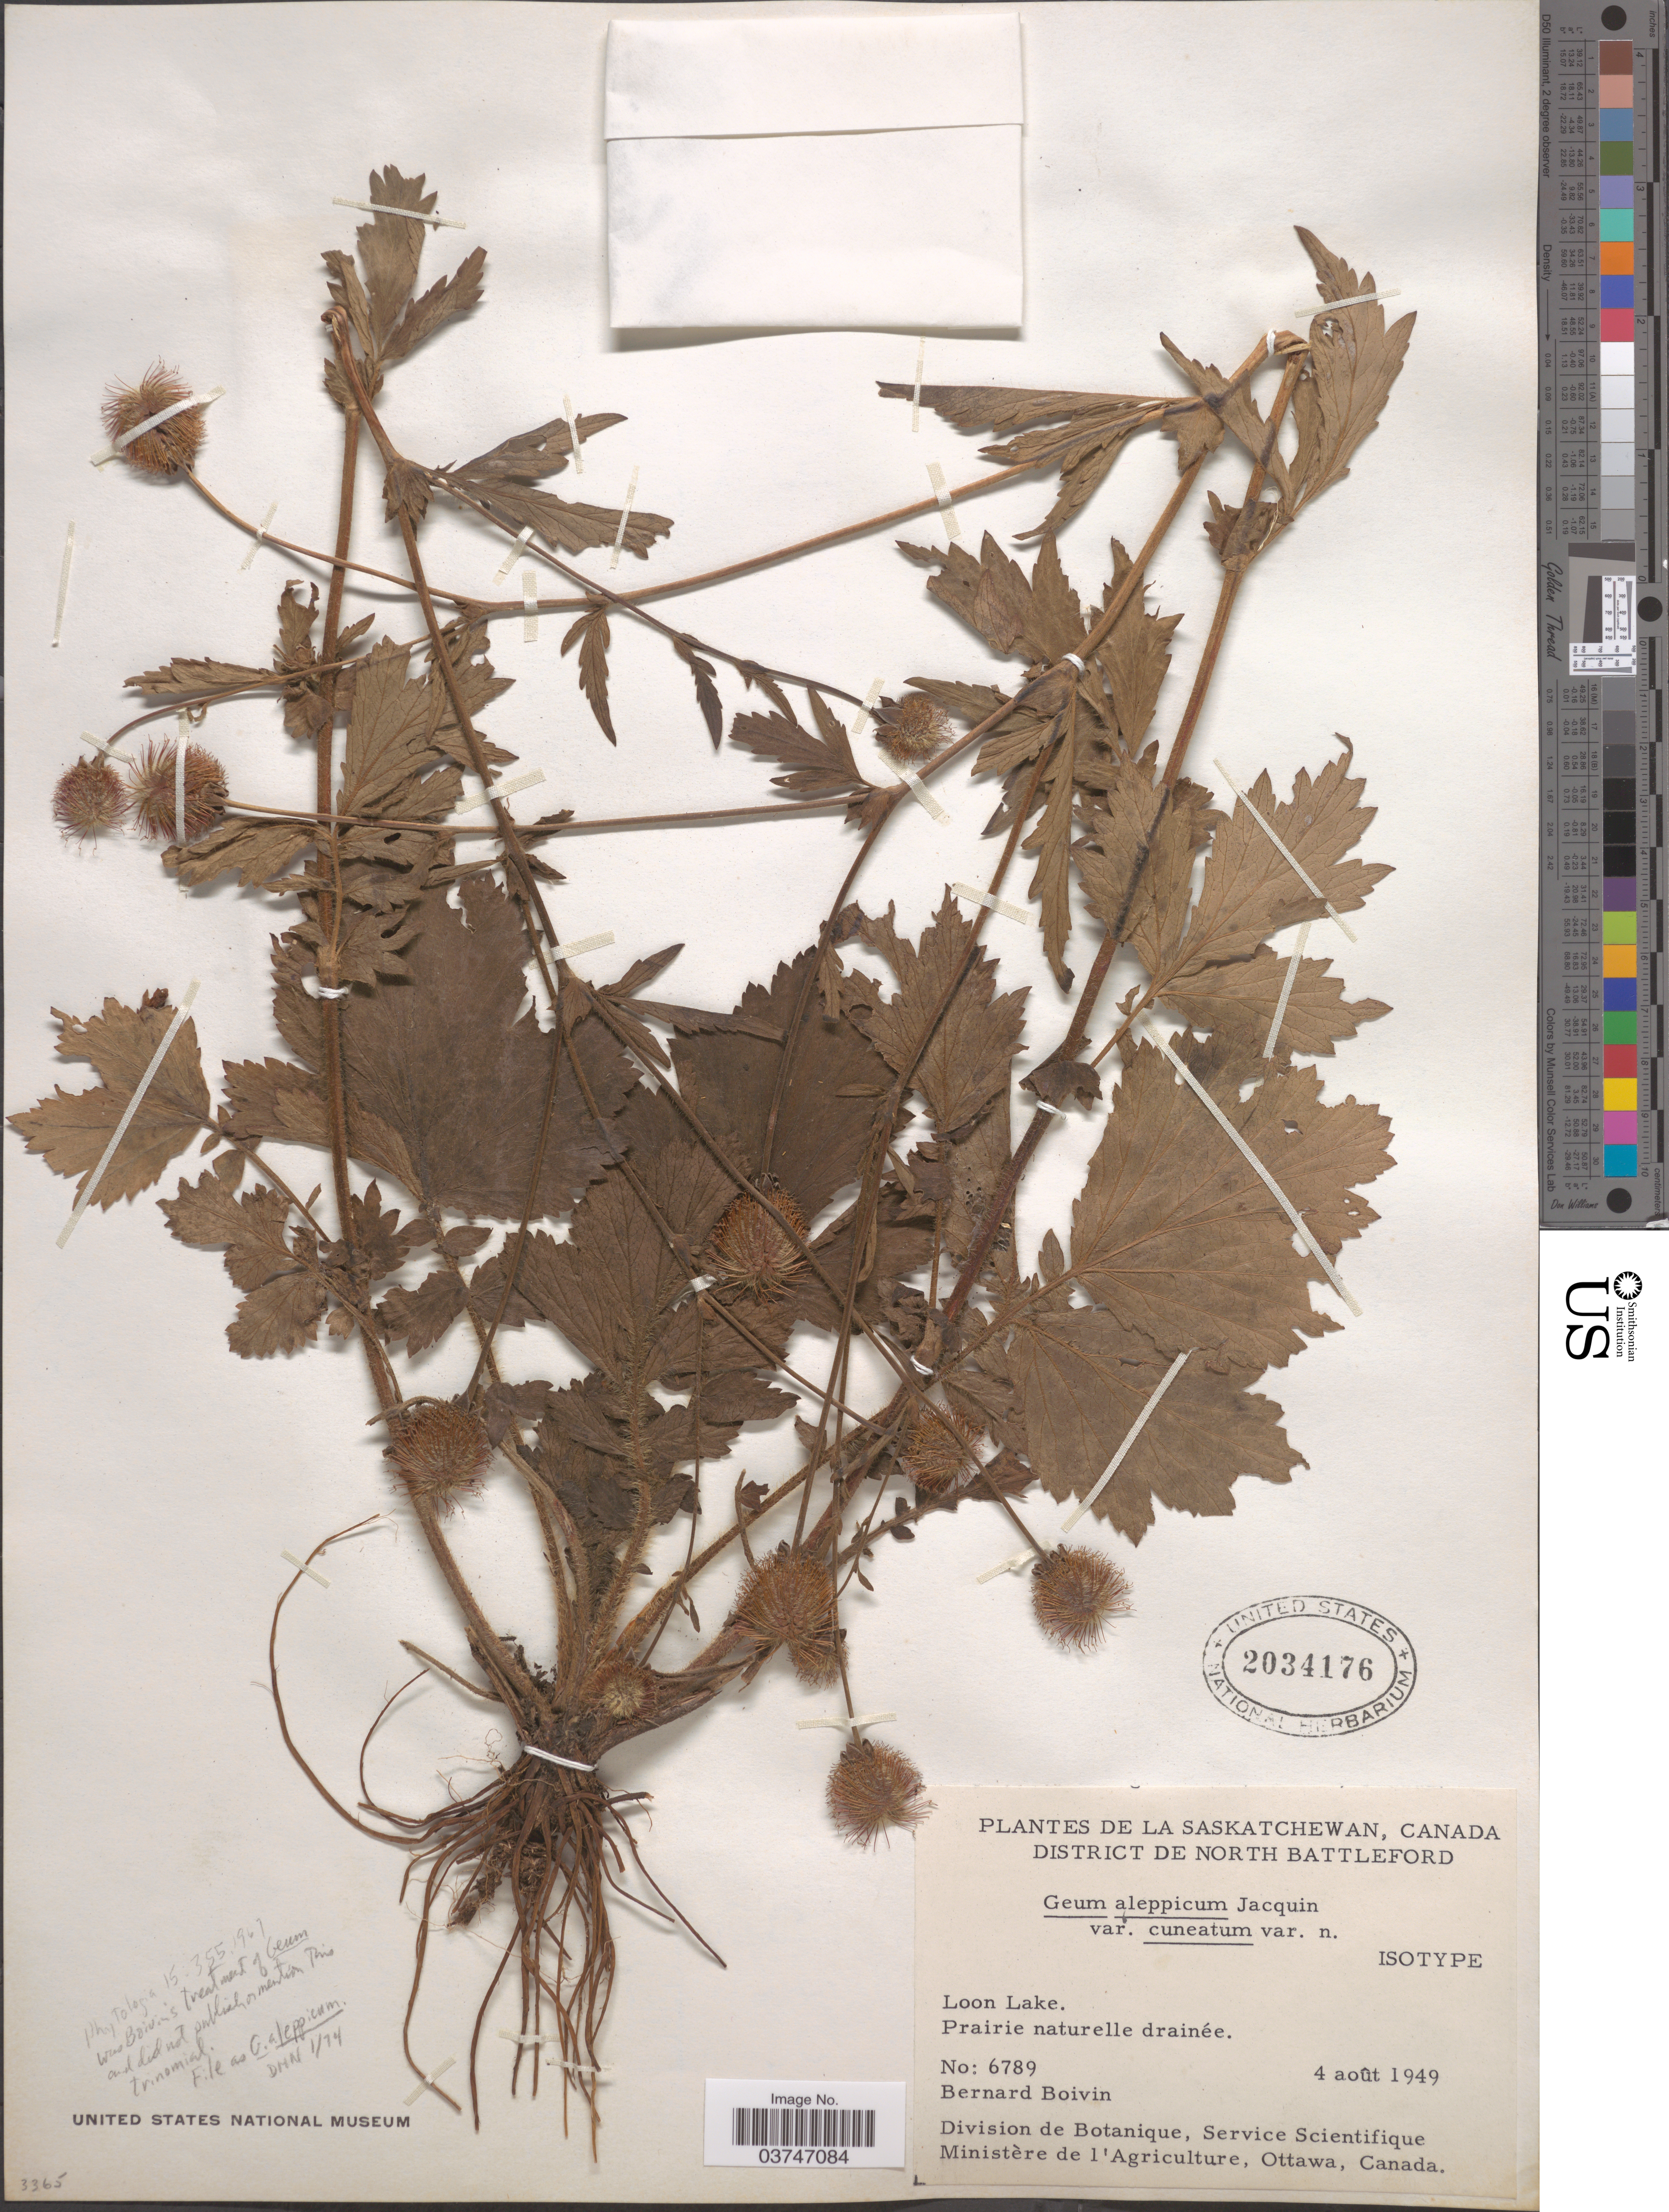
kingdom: Plantae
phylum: Tracheophyta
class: Magnoliopsida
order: Rosales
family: Rosaceae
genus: Geum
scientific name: Geum aleppicum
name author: Jacq.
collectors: J. R. B. Boivin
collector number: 6789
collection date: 1949-08-04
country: Canada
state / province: Saskatchewan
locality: La Saskatchewan. District de North Battleford. Loon Lake.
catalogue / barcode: US 2034176